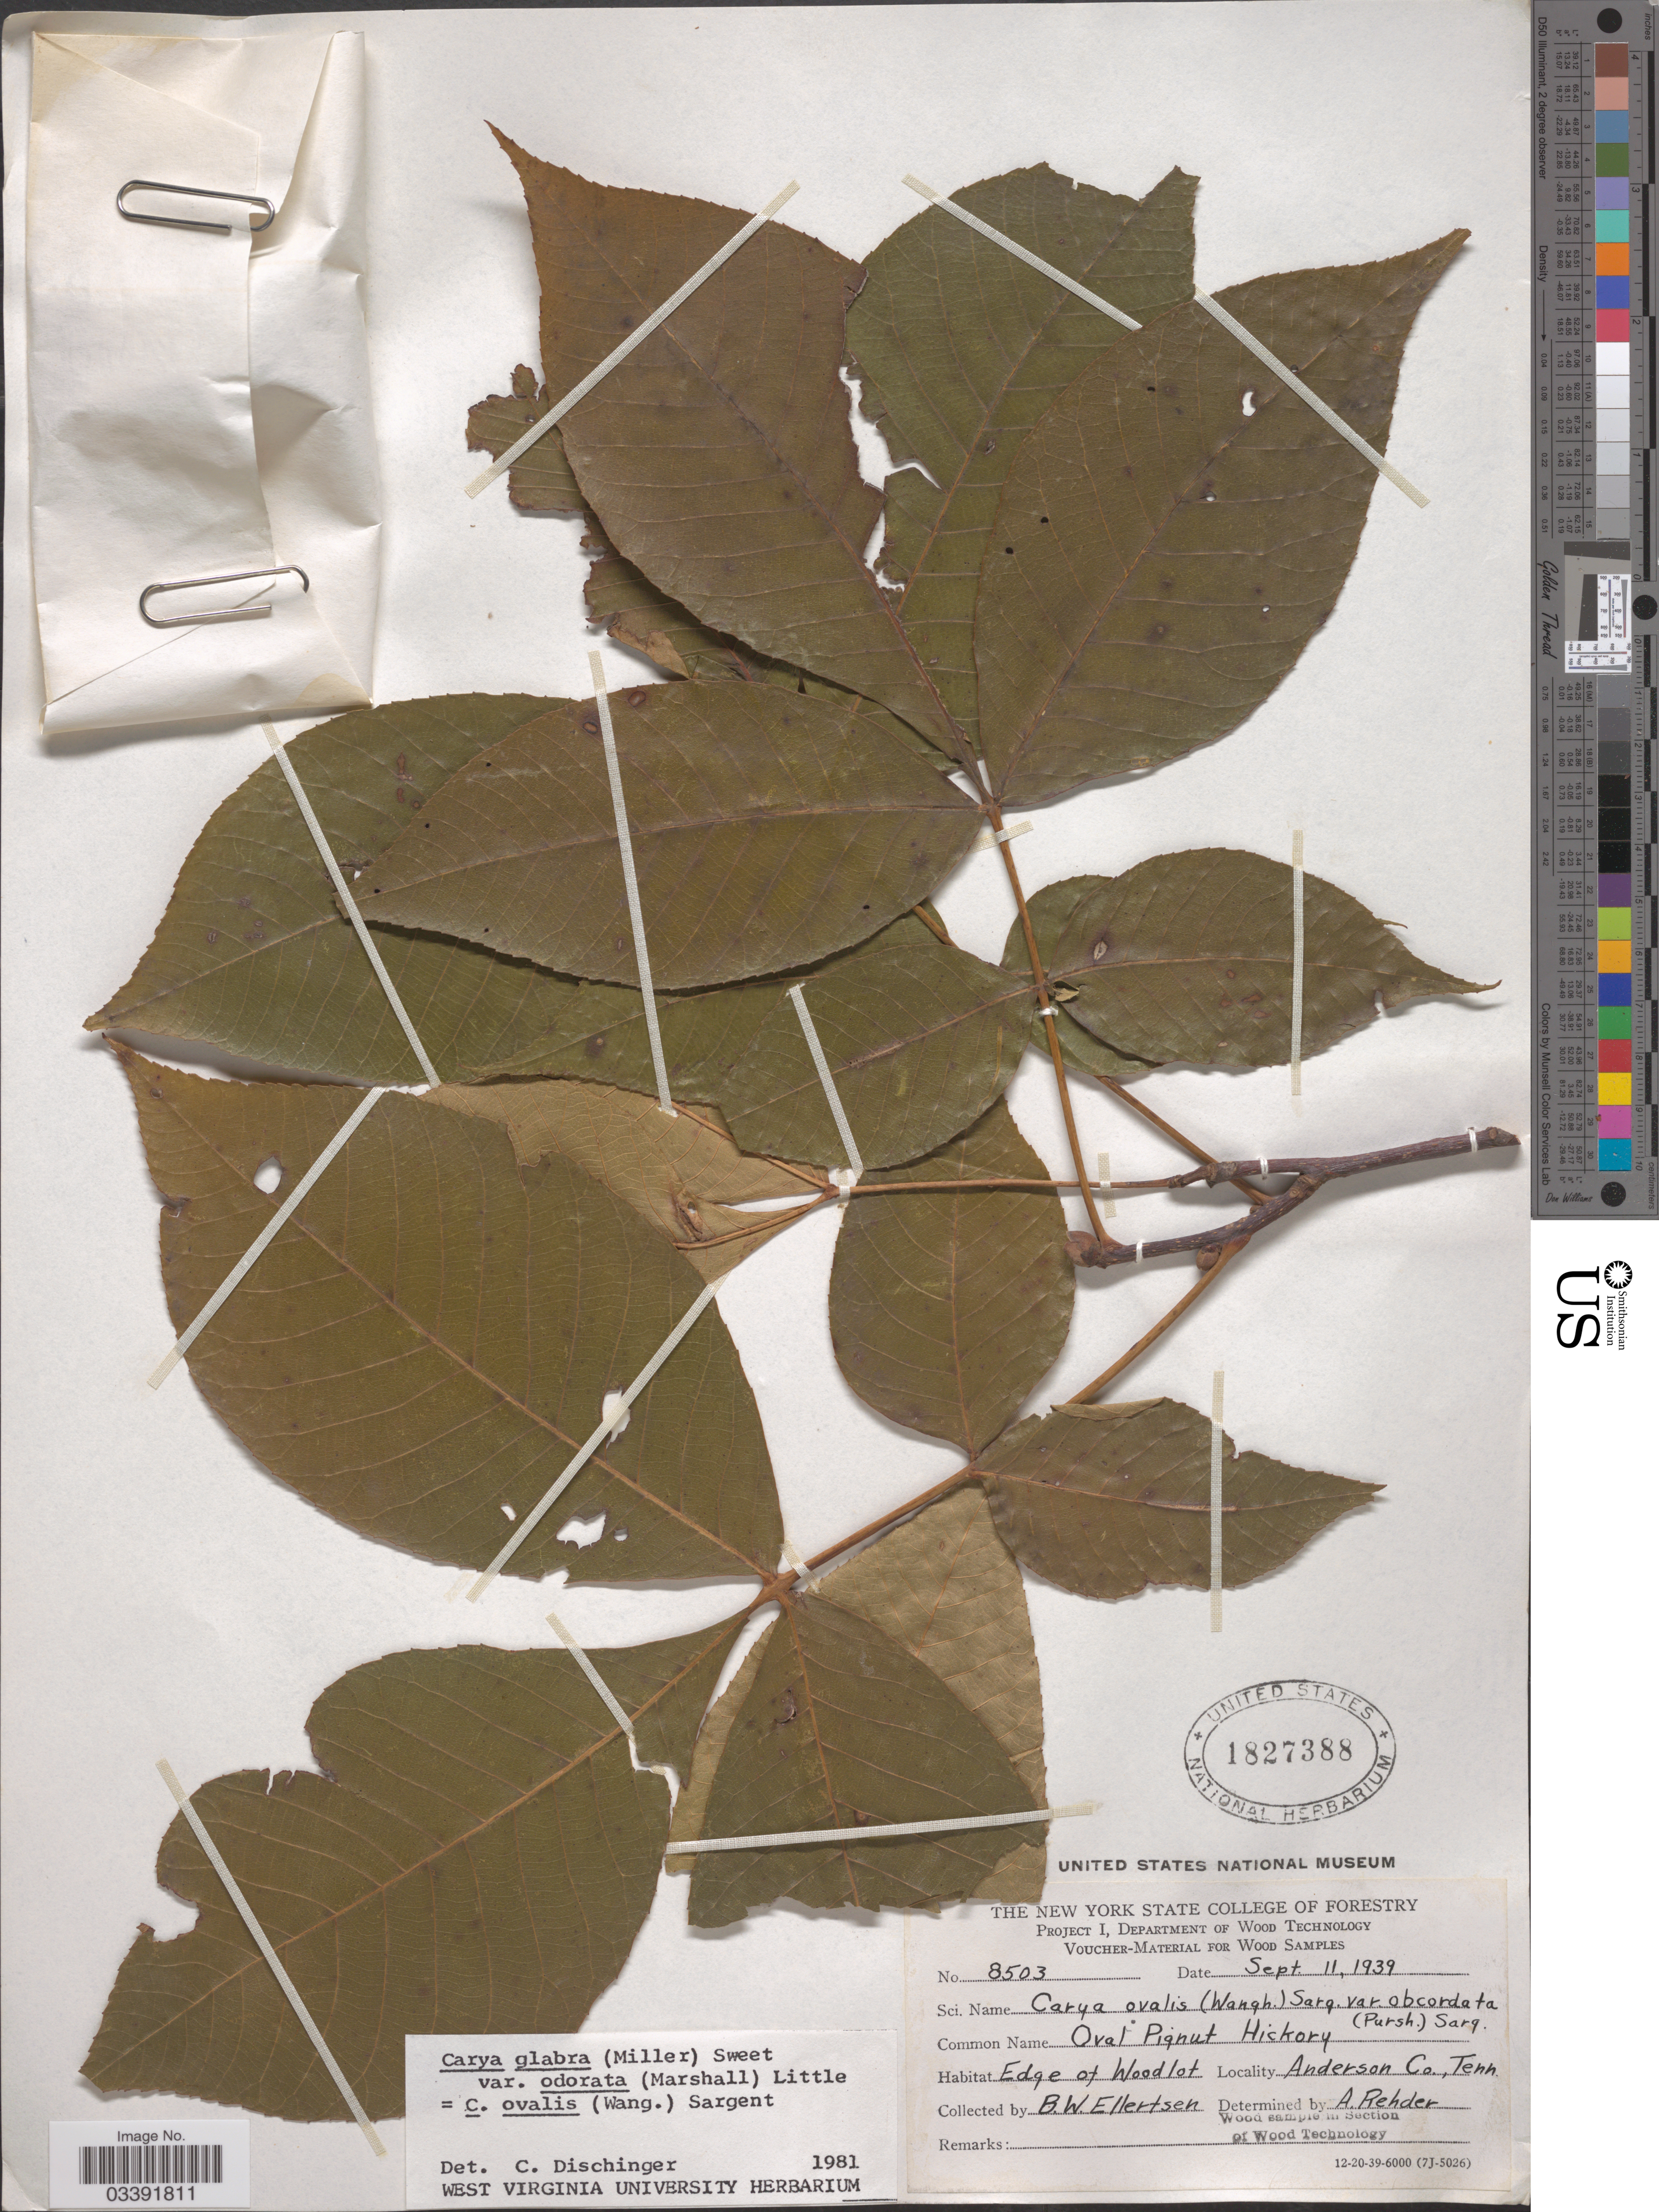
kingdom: Plantae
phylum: Tracheophyta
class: Magnoliopsida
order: Fagales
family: Juglandaceae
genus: Carya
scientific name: Carya glabra var. odorata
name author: (Marshall) Little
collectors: B. Ellertsen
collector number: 8503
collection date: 1939-09-11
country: United States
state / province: Tennessee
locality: Anderson Co.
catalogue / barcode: US 1827388